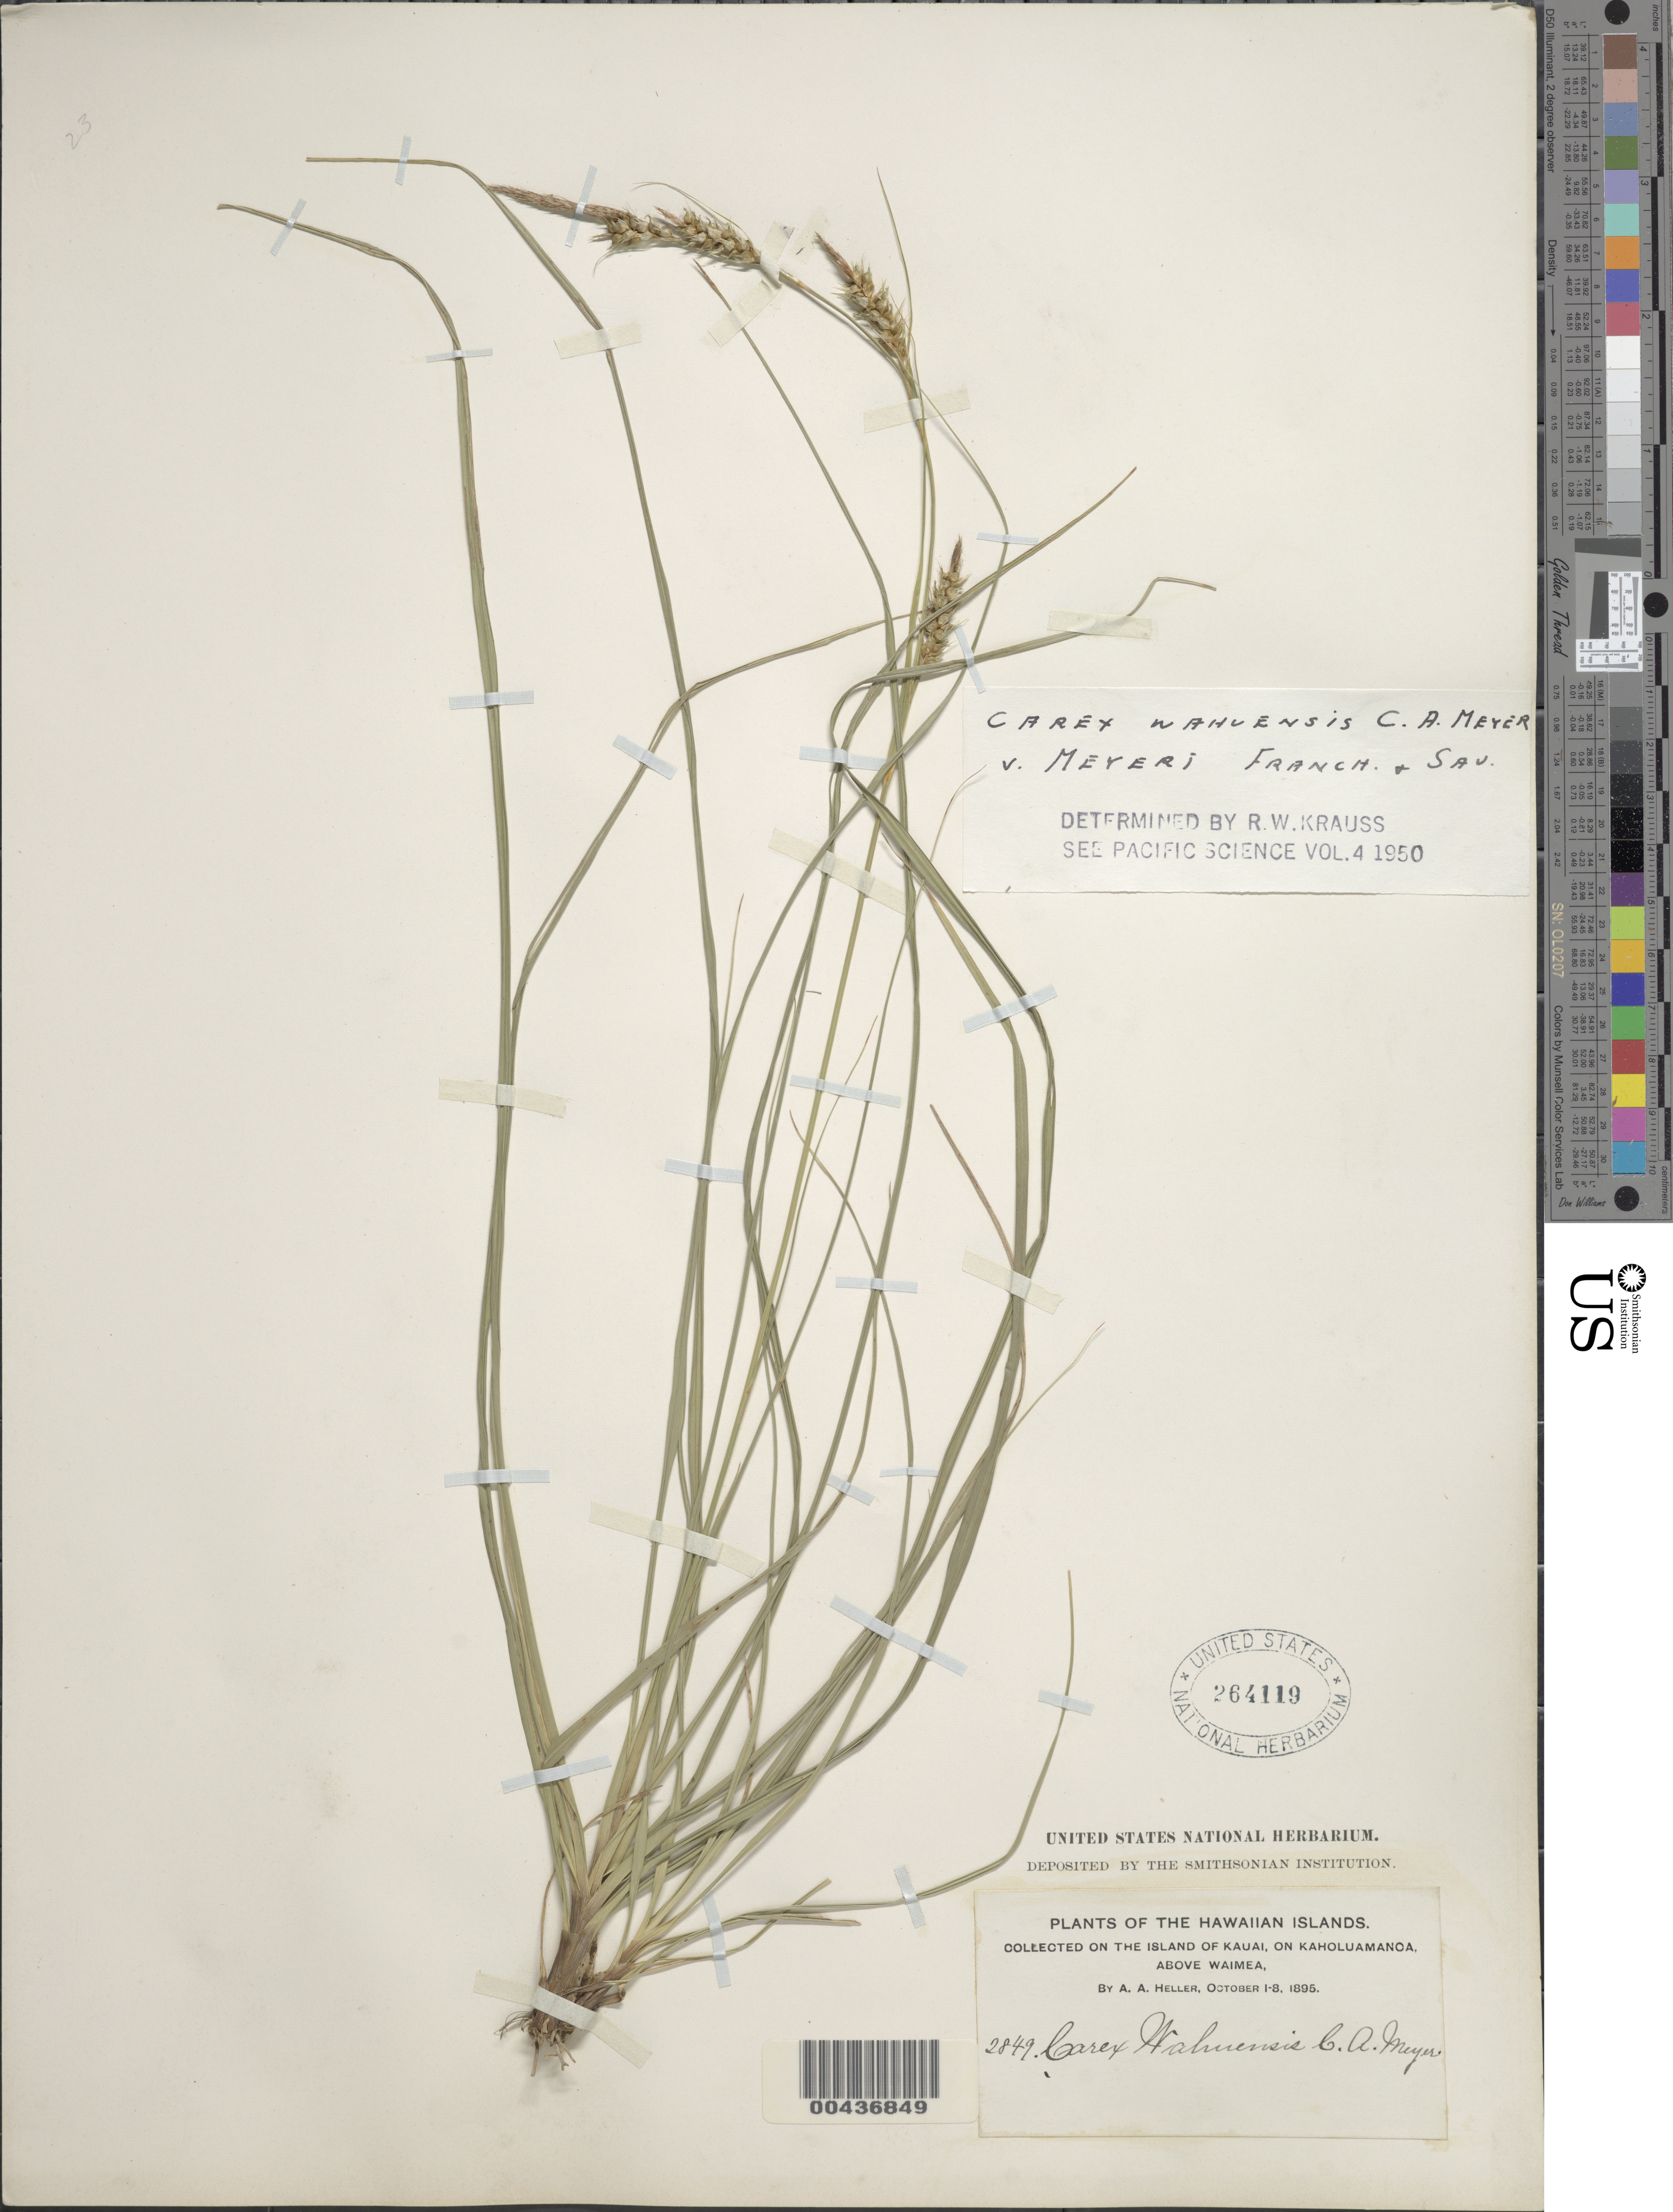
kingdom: Plantae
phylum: Tracheophyta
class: Liliopsida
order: Poales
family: Cyperaceae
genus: Carex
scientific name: Carex wahuensis subsp. wahuensis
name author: C.A. Mey.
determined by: Wagner, W. L., (BOT), Smithsonian Institution - National Museum of Natural History (UNITED STATES)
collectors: A. A. Heller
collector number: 2849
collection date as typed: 1 Oct 1895 to 8 Oct 1895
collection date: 1895-10-01/1895-10-08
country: United States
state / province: Hawaii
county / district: Kauai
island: Kaua'i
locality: On Kaholuamanoa, above Waimea, Kauai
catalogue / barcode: US 264119